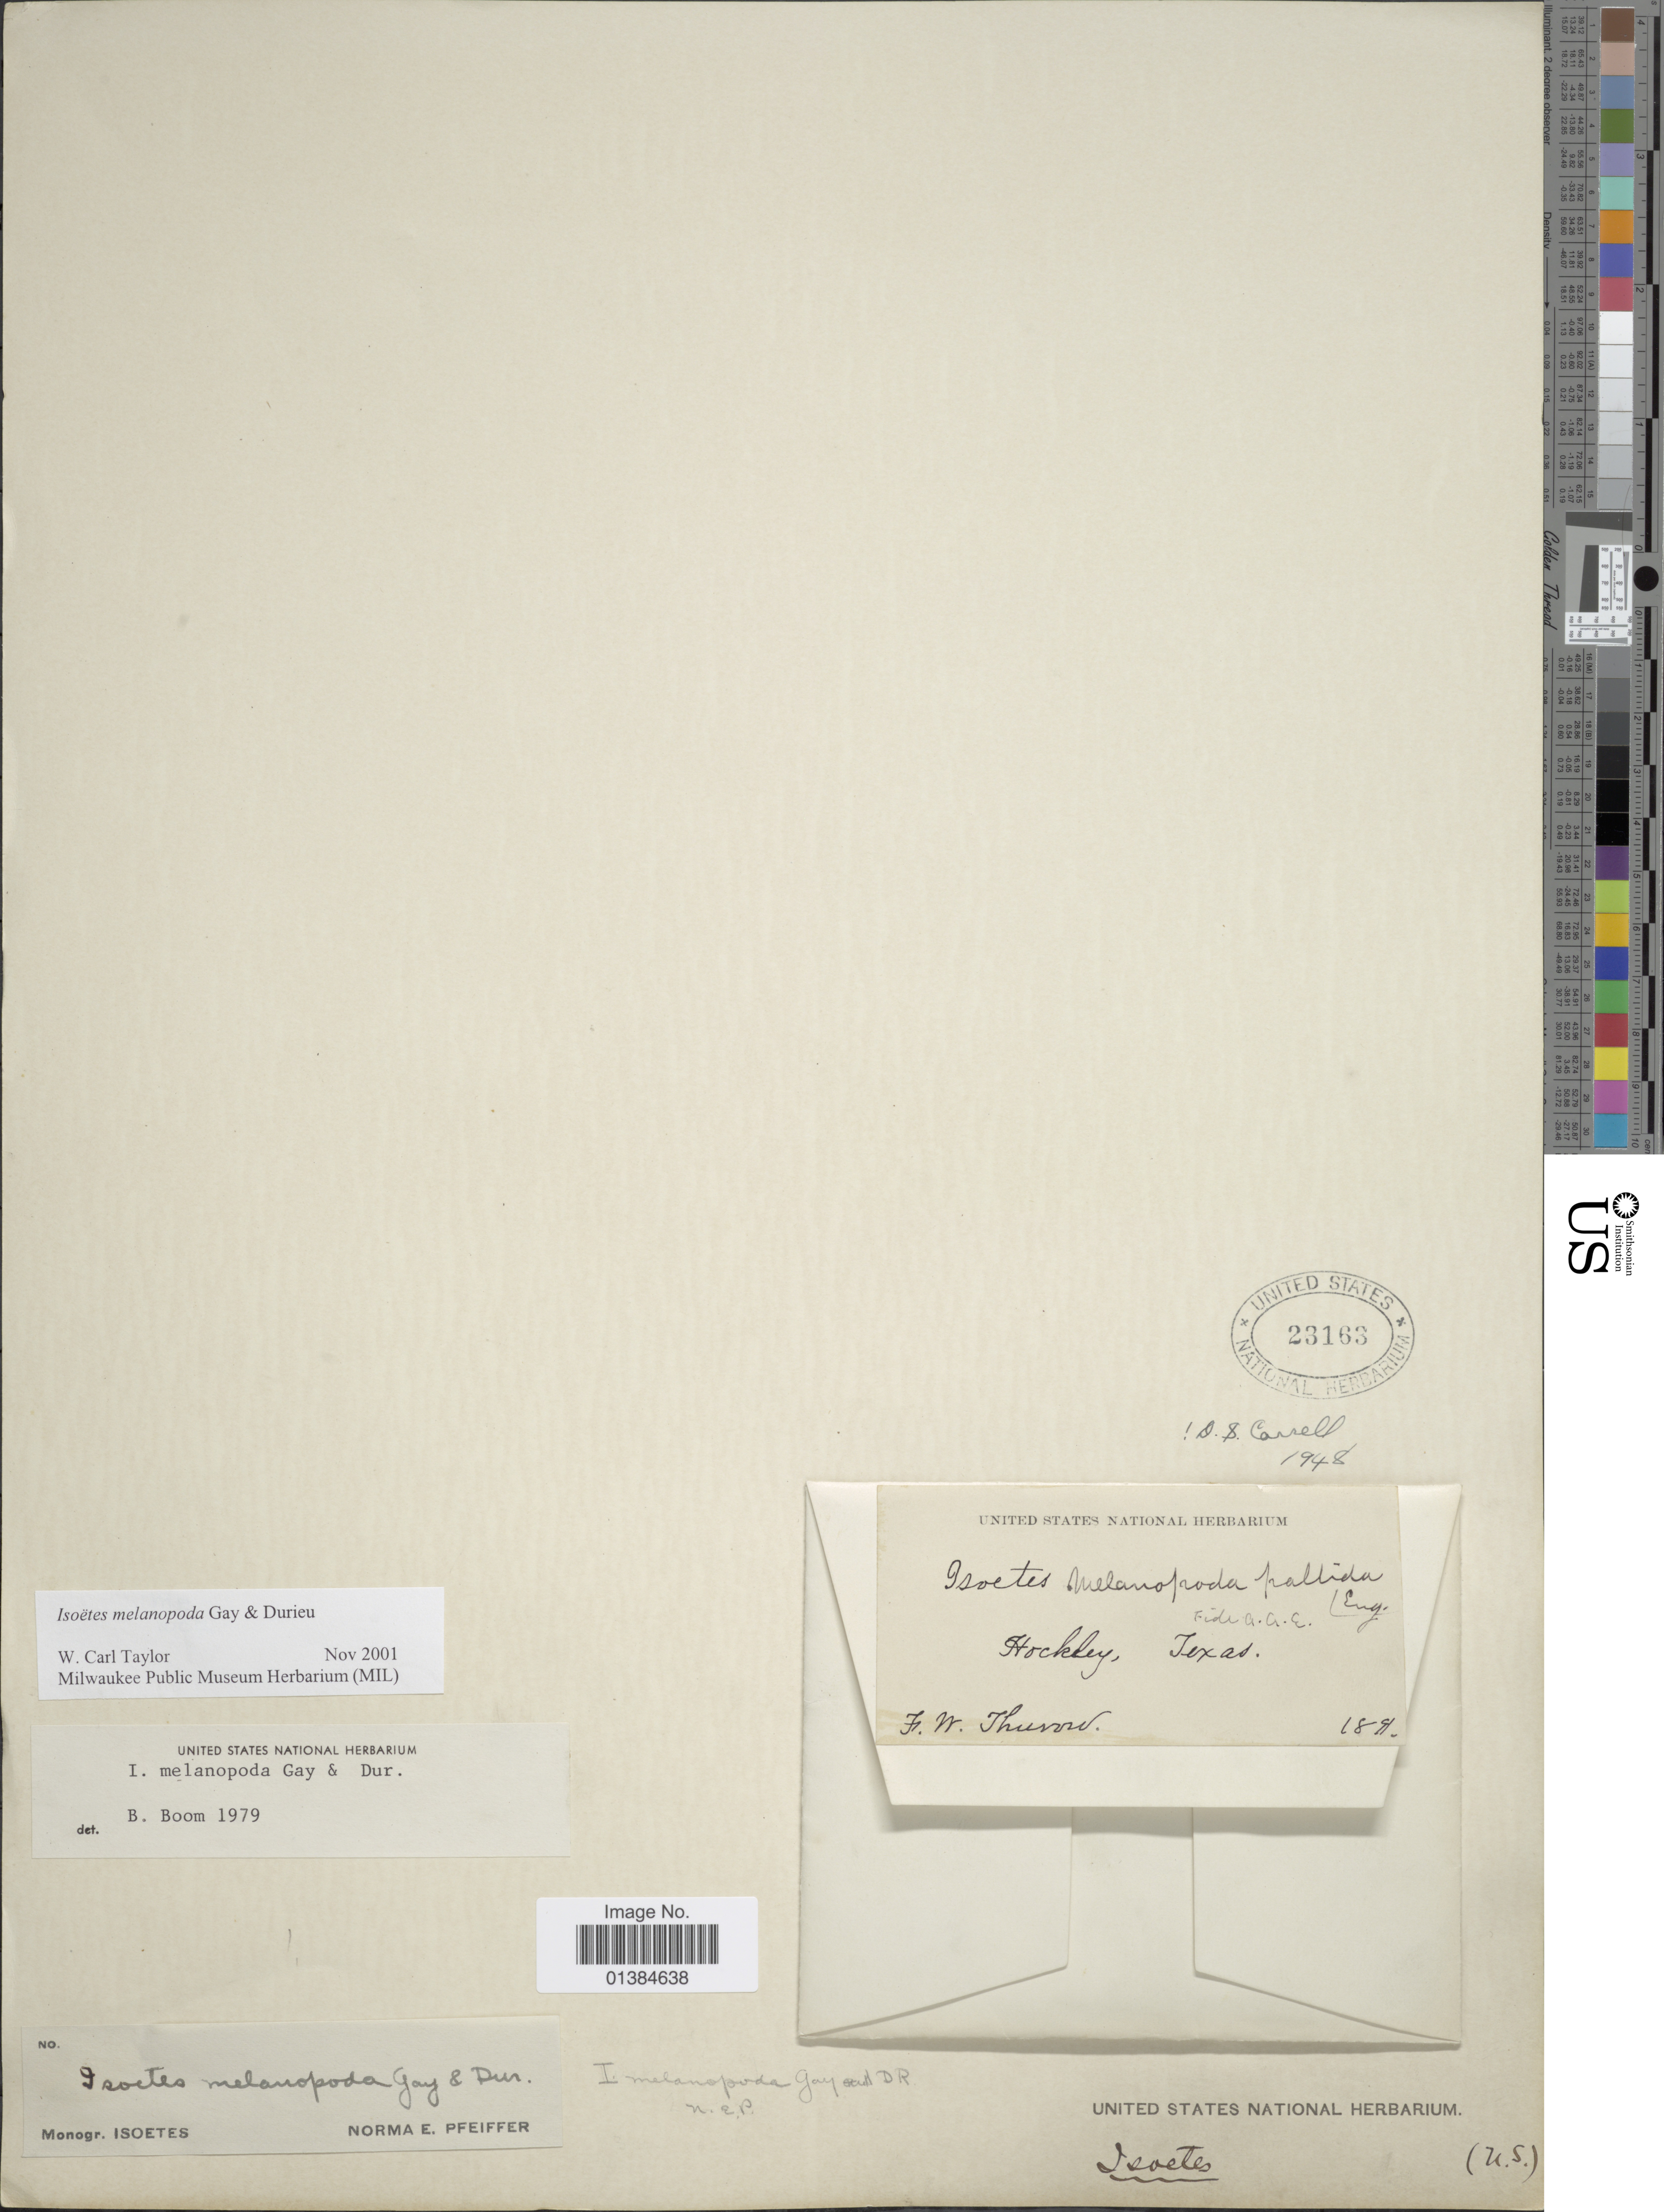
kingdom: Plantae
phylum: Tracheophyta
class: Lycopodiopsida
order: Isoetales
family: Isoetaceae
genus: Isoetes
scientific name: Isoetes melanopoda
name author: J. Gay & Durieu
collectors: F. W. Thurow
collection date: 1891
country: United States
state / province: Texas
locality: Hockley.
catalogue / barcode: US 23163